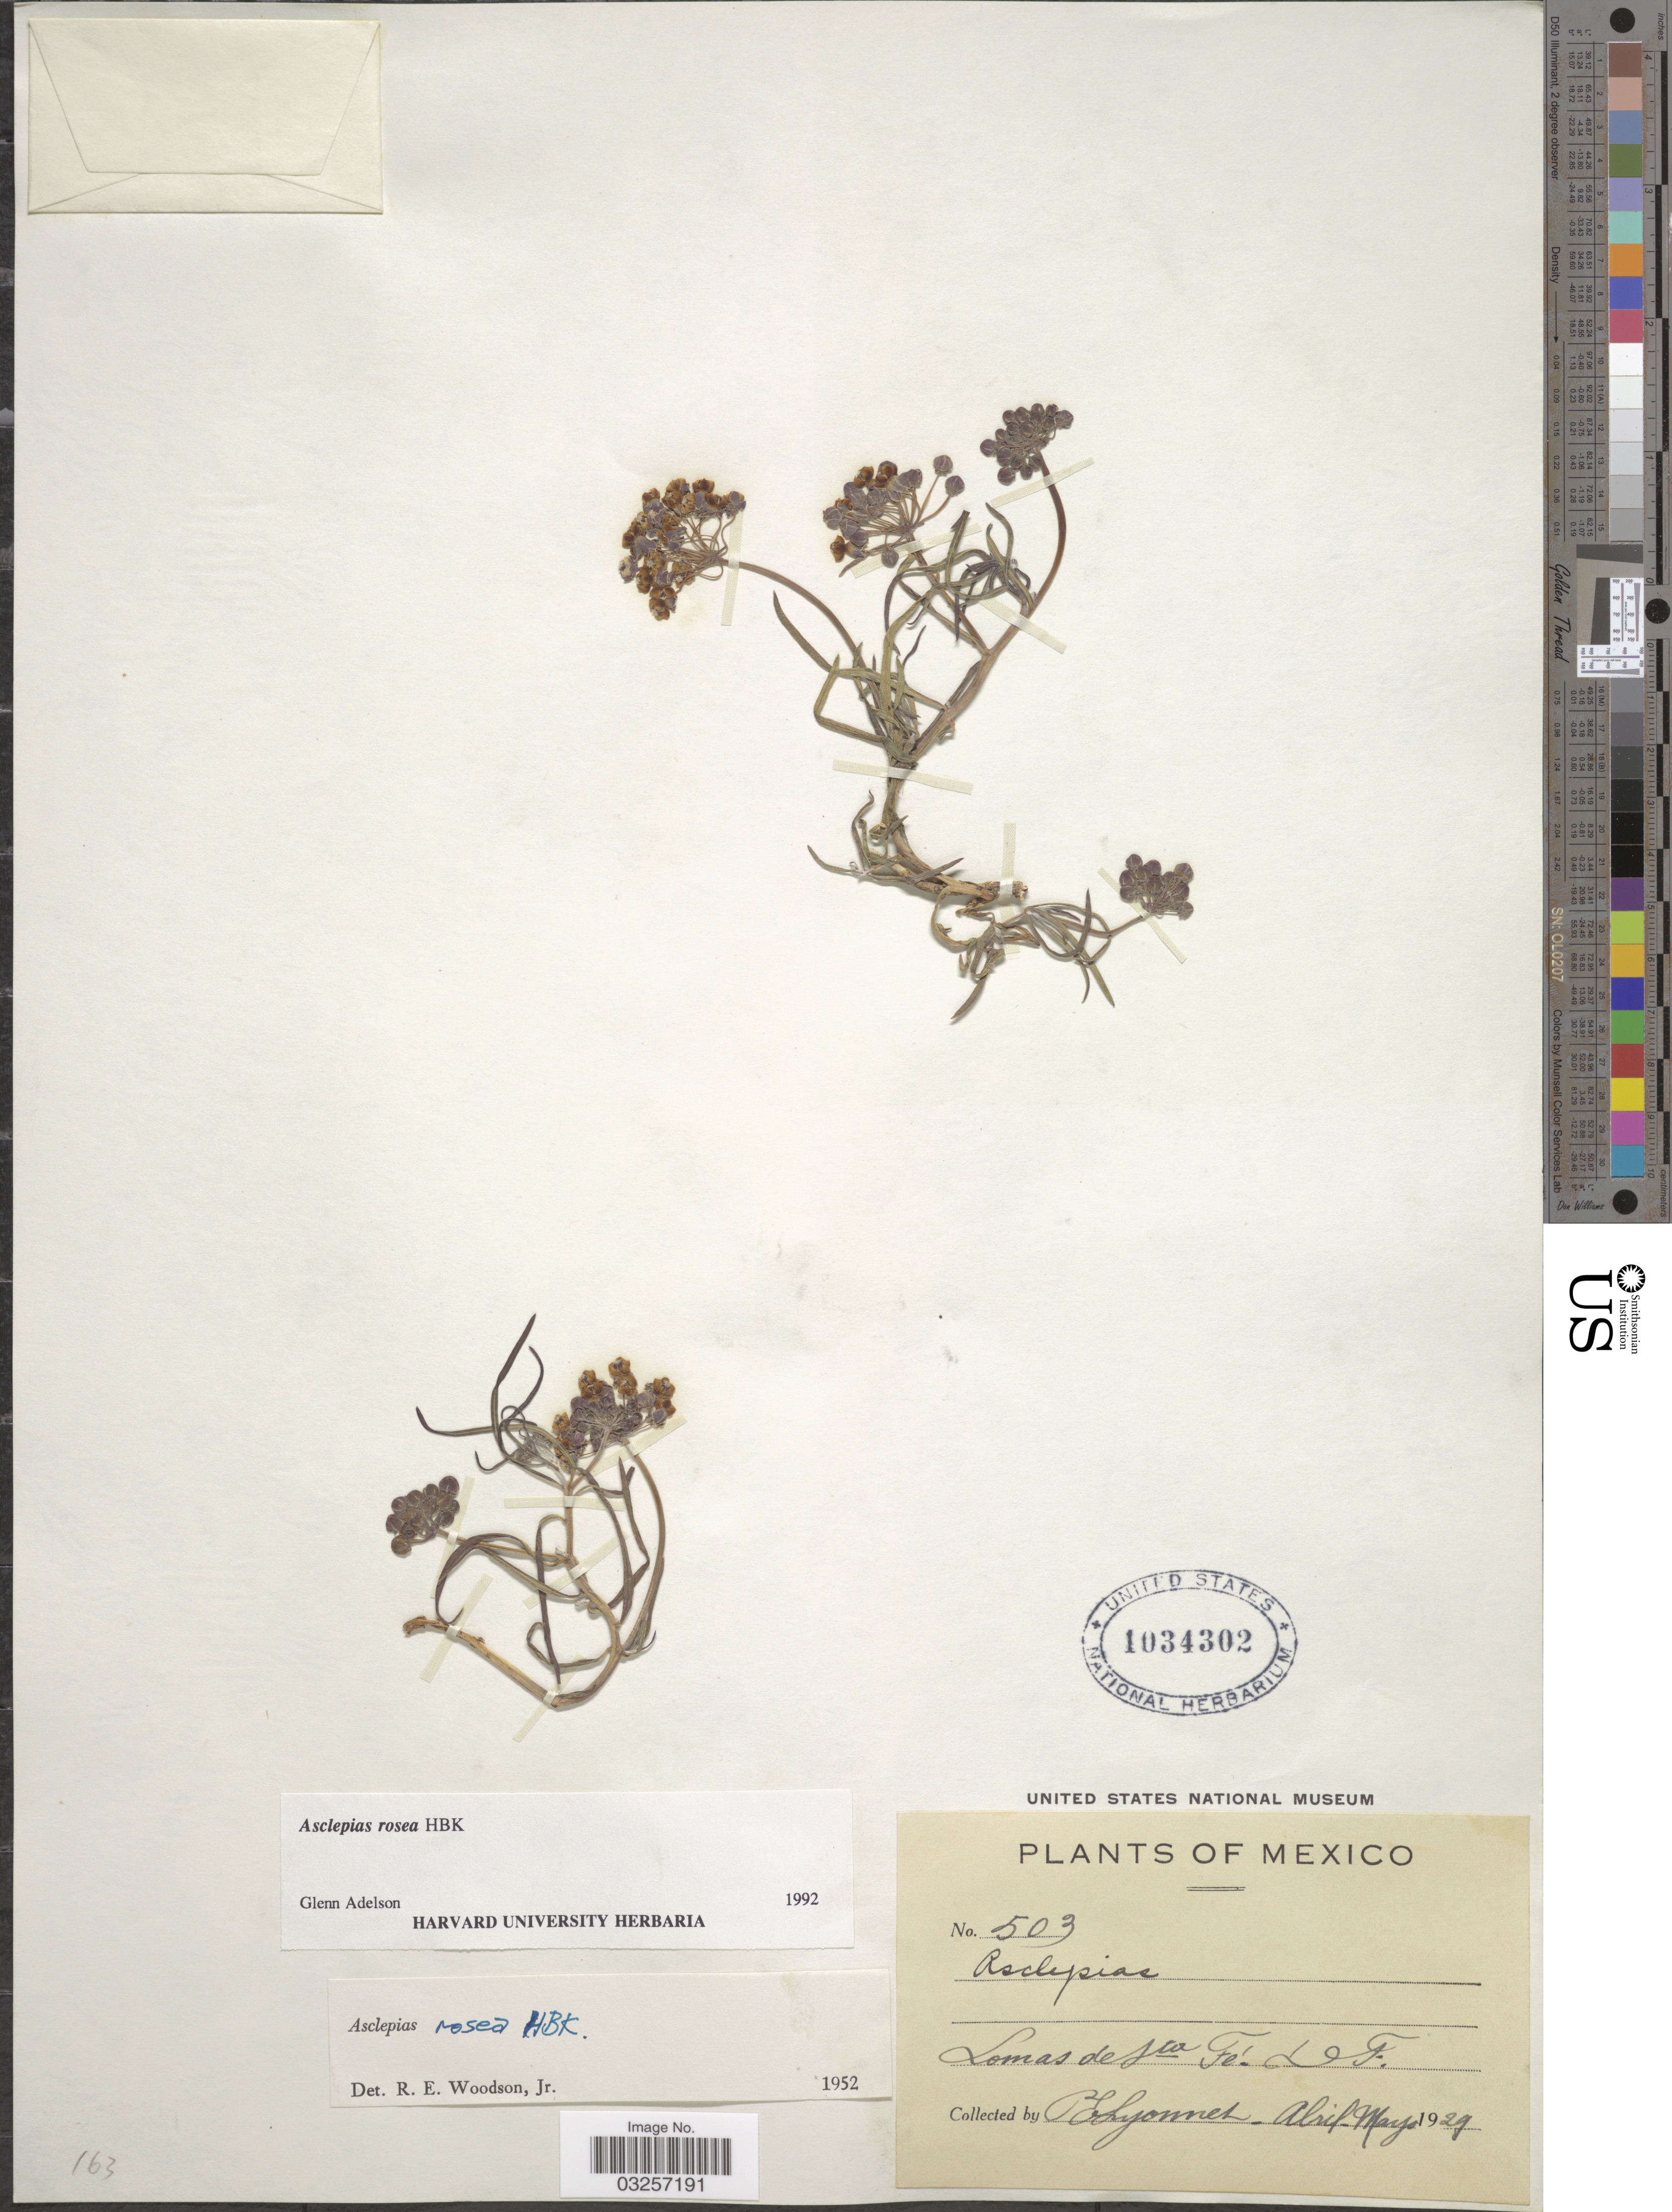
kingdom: Plantae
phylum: Tracheophyta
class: Magnoliopsida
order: Gentianales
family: Apocynaceae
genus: Asclepias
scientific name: Asclepias rosea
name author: Kunth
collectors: P. Lyonnet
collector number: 503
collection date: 1929-04/1929-05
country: Mexico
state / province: Distrito Federal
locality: Lomas de Sta Fé. D.F.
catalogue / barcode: US 1034302